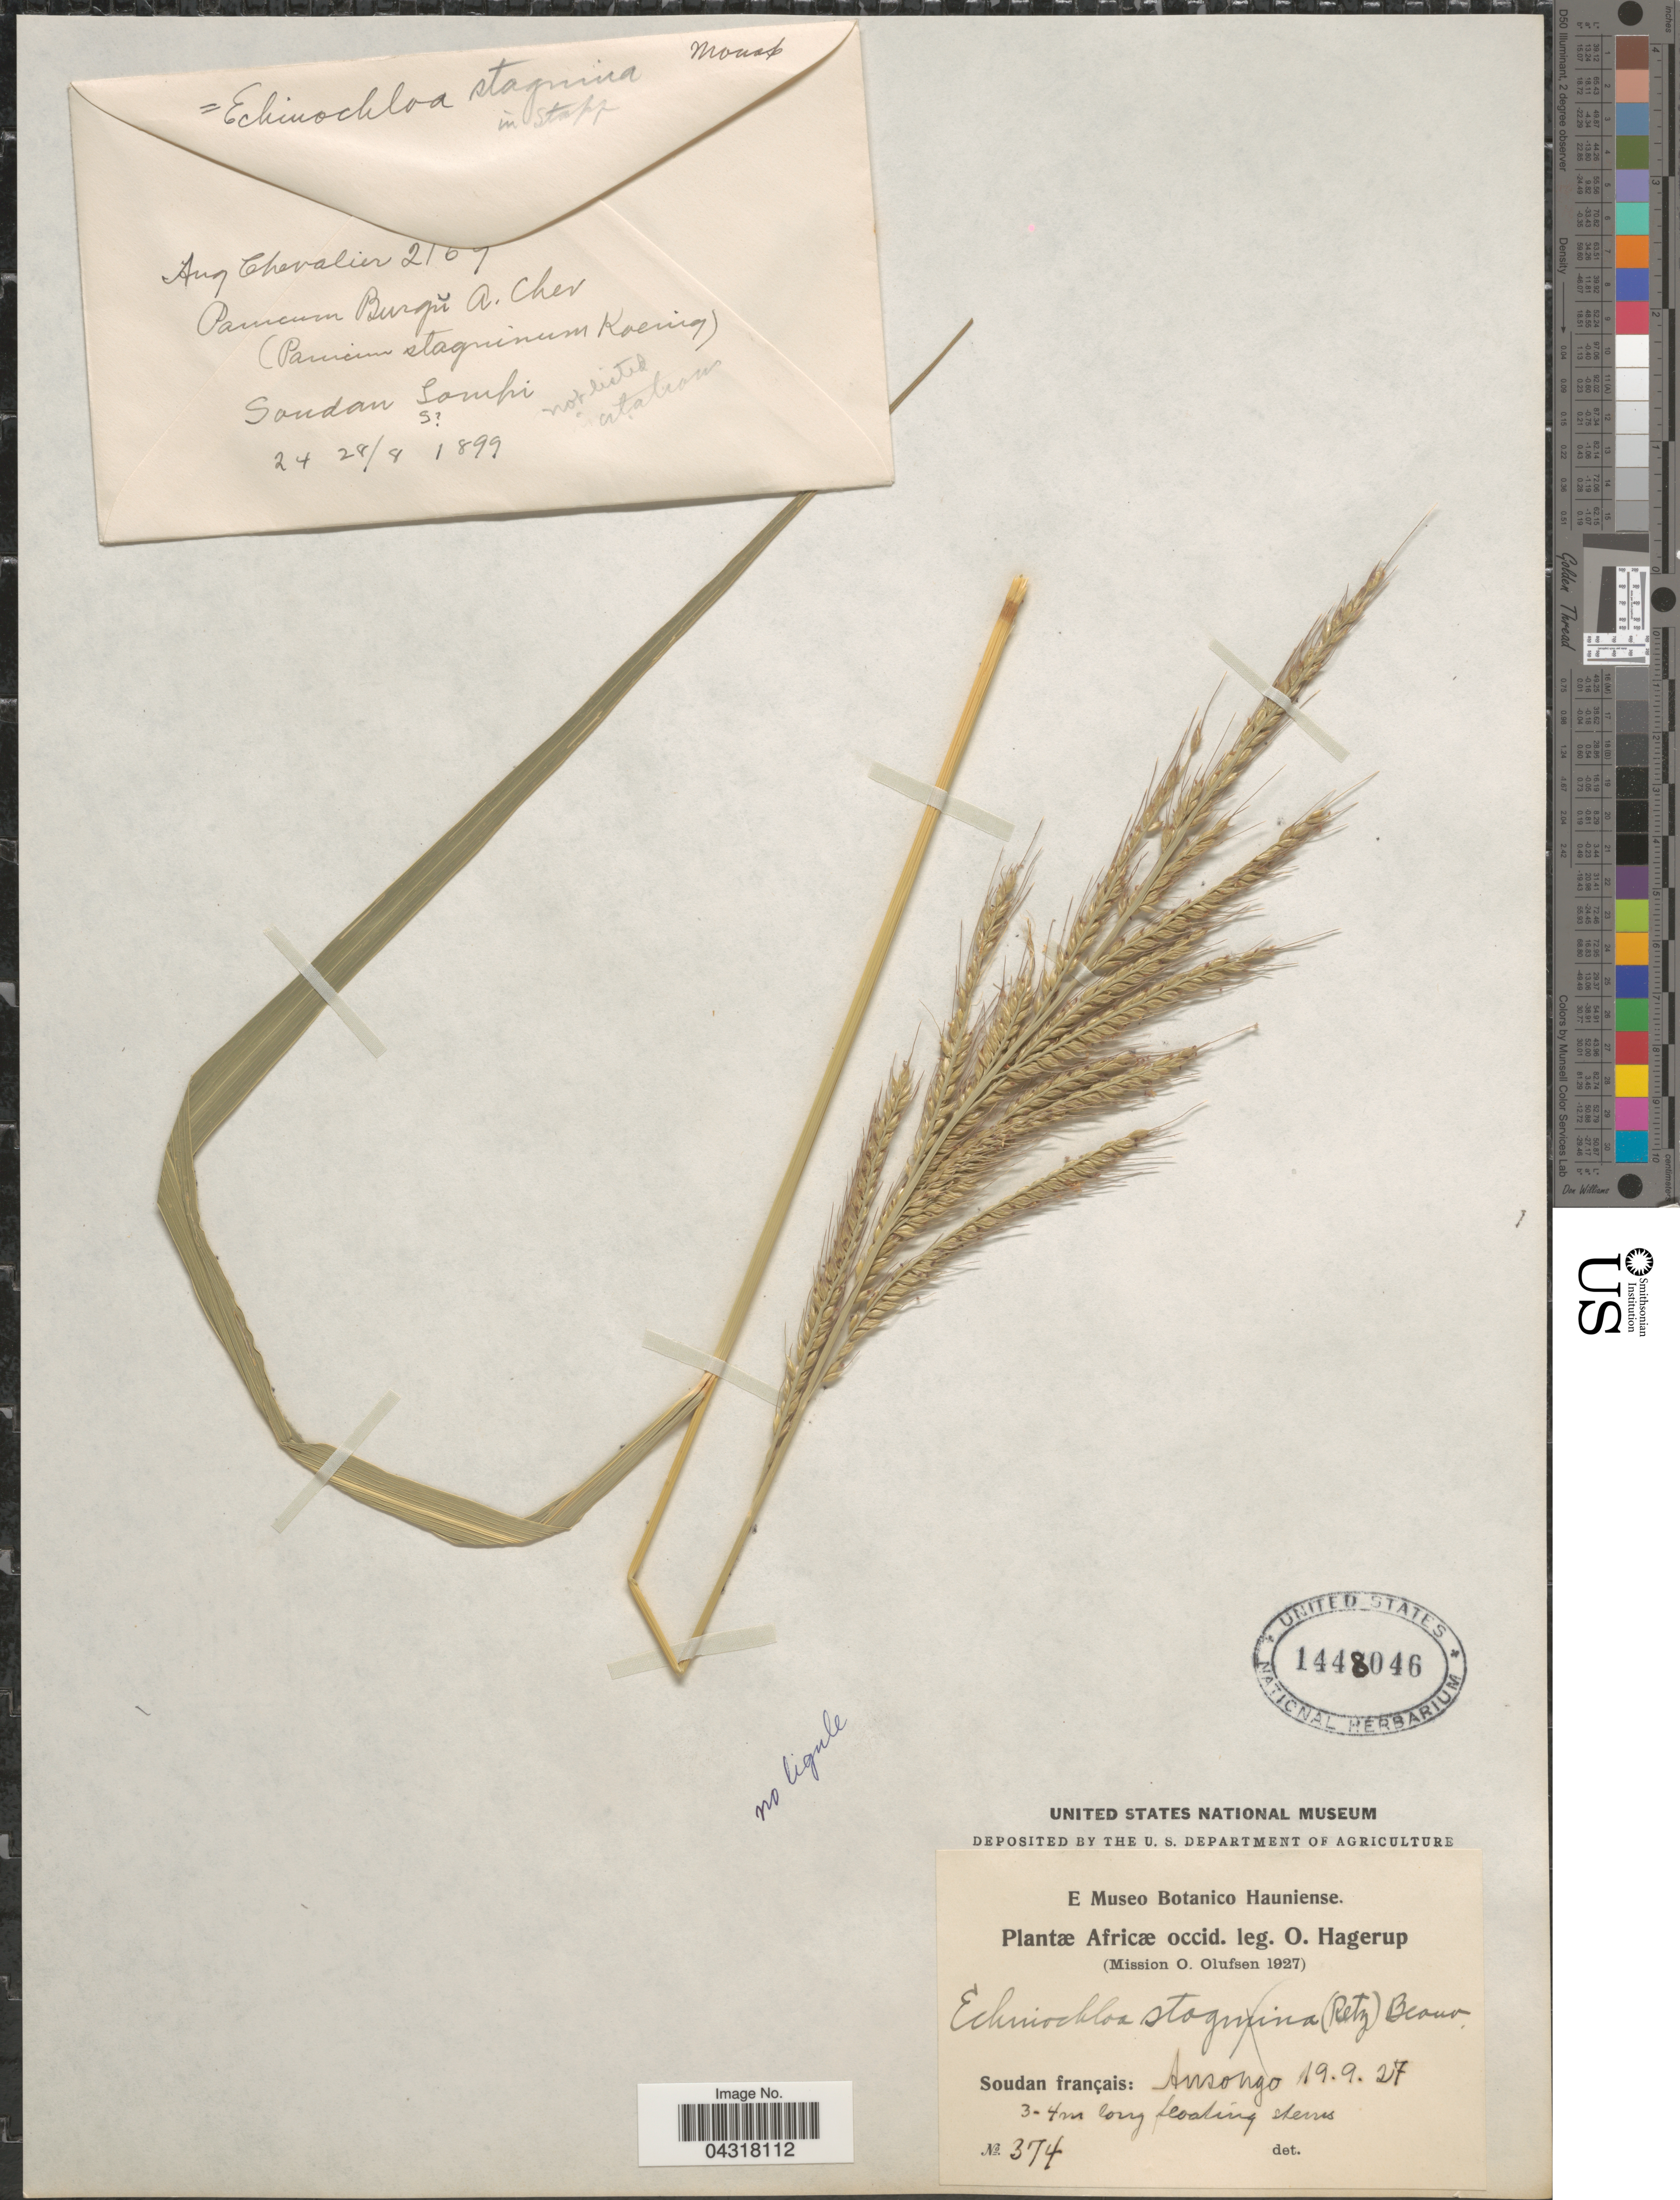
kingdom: Plantae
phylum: Tracheophyta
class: Liliopsida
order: Poales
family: Poaceae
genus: Echinochloa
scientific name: Echinochloa stagnina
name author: (Retz.) P. Beauv.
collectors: A. J. Chevalier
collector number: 2167*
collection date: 1899-08-24/1899-08-28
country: Sudan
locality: Soudan Sompi [interpreted].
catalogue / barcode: US 1448046-2